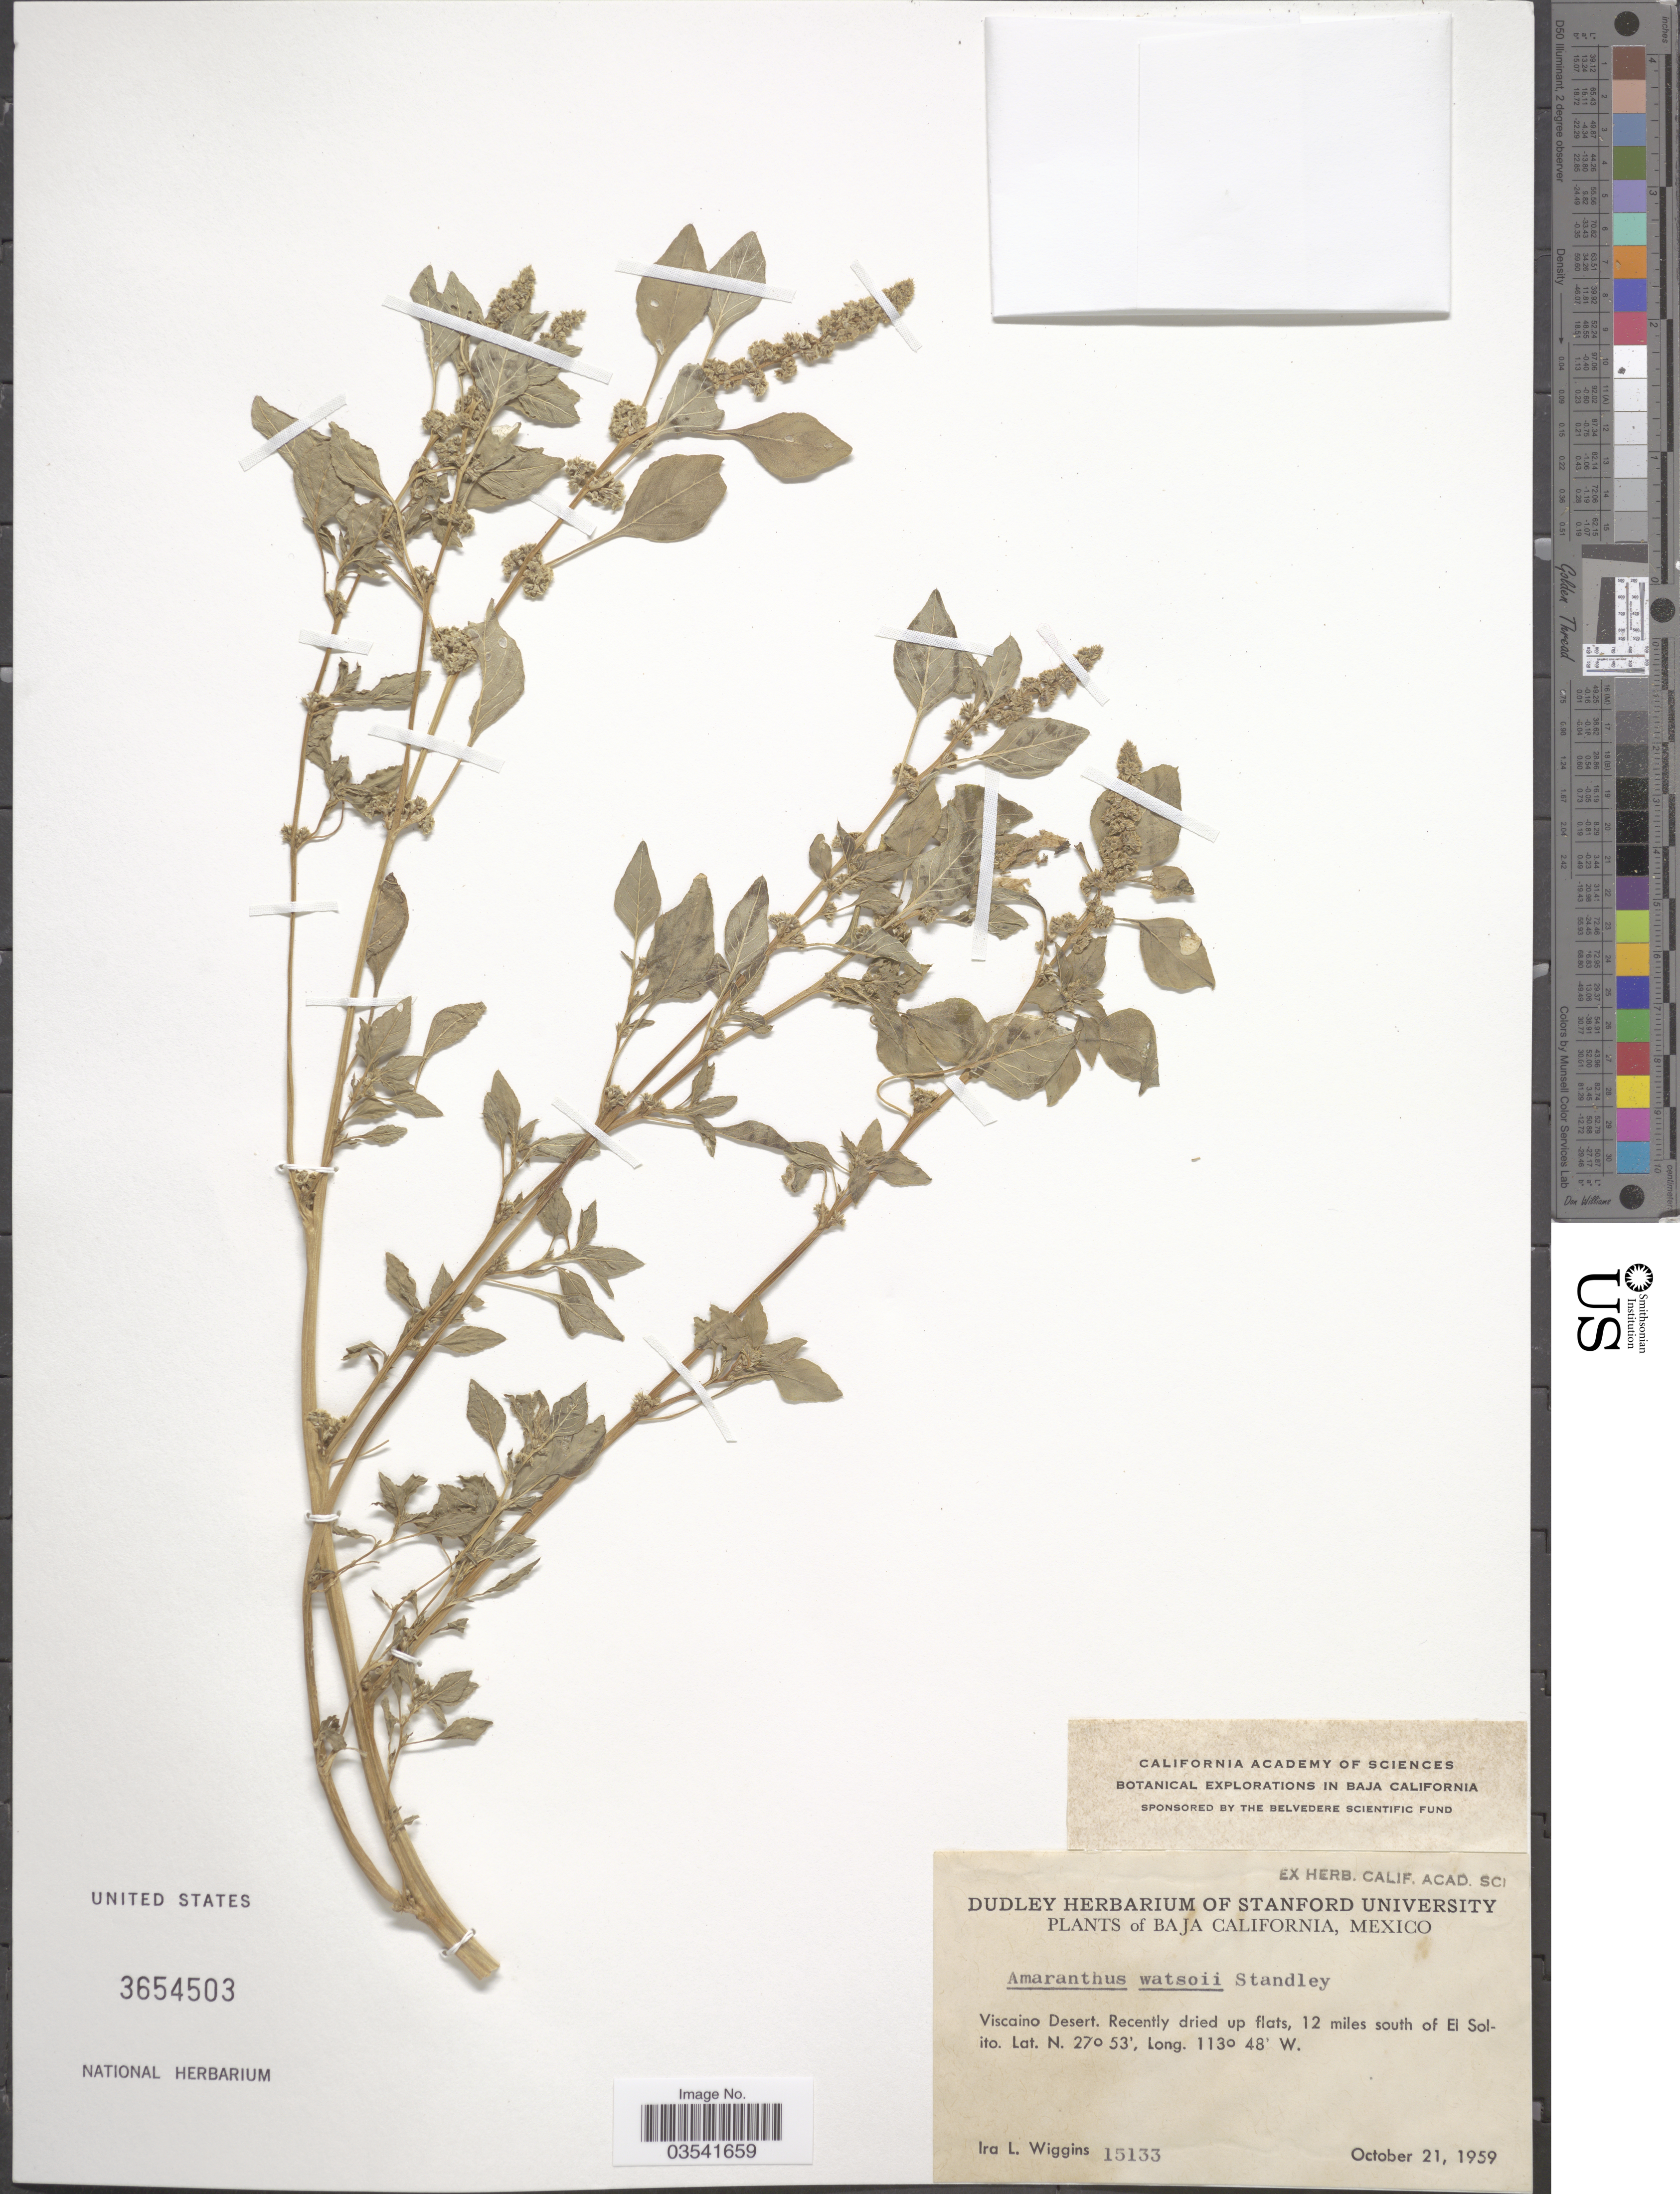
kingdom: Plantae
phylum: Tracheophyta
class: Magnoliopsida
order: Caryophyllales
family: Amaranthaceae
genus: Amaranthus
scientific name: Amaranthus watsonii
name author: Standl.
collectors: I. L. Wiggins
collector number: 15133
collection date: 1959-10-21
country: Mexico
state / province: Baja California Sur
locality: Viscaino Desert. Recently dried up flats, 12 miles south of El Solito.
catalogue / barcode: US 3654503